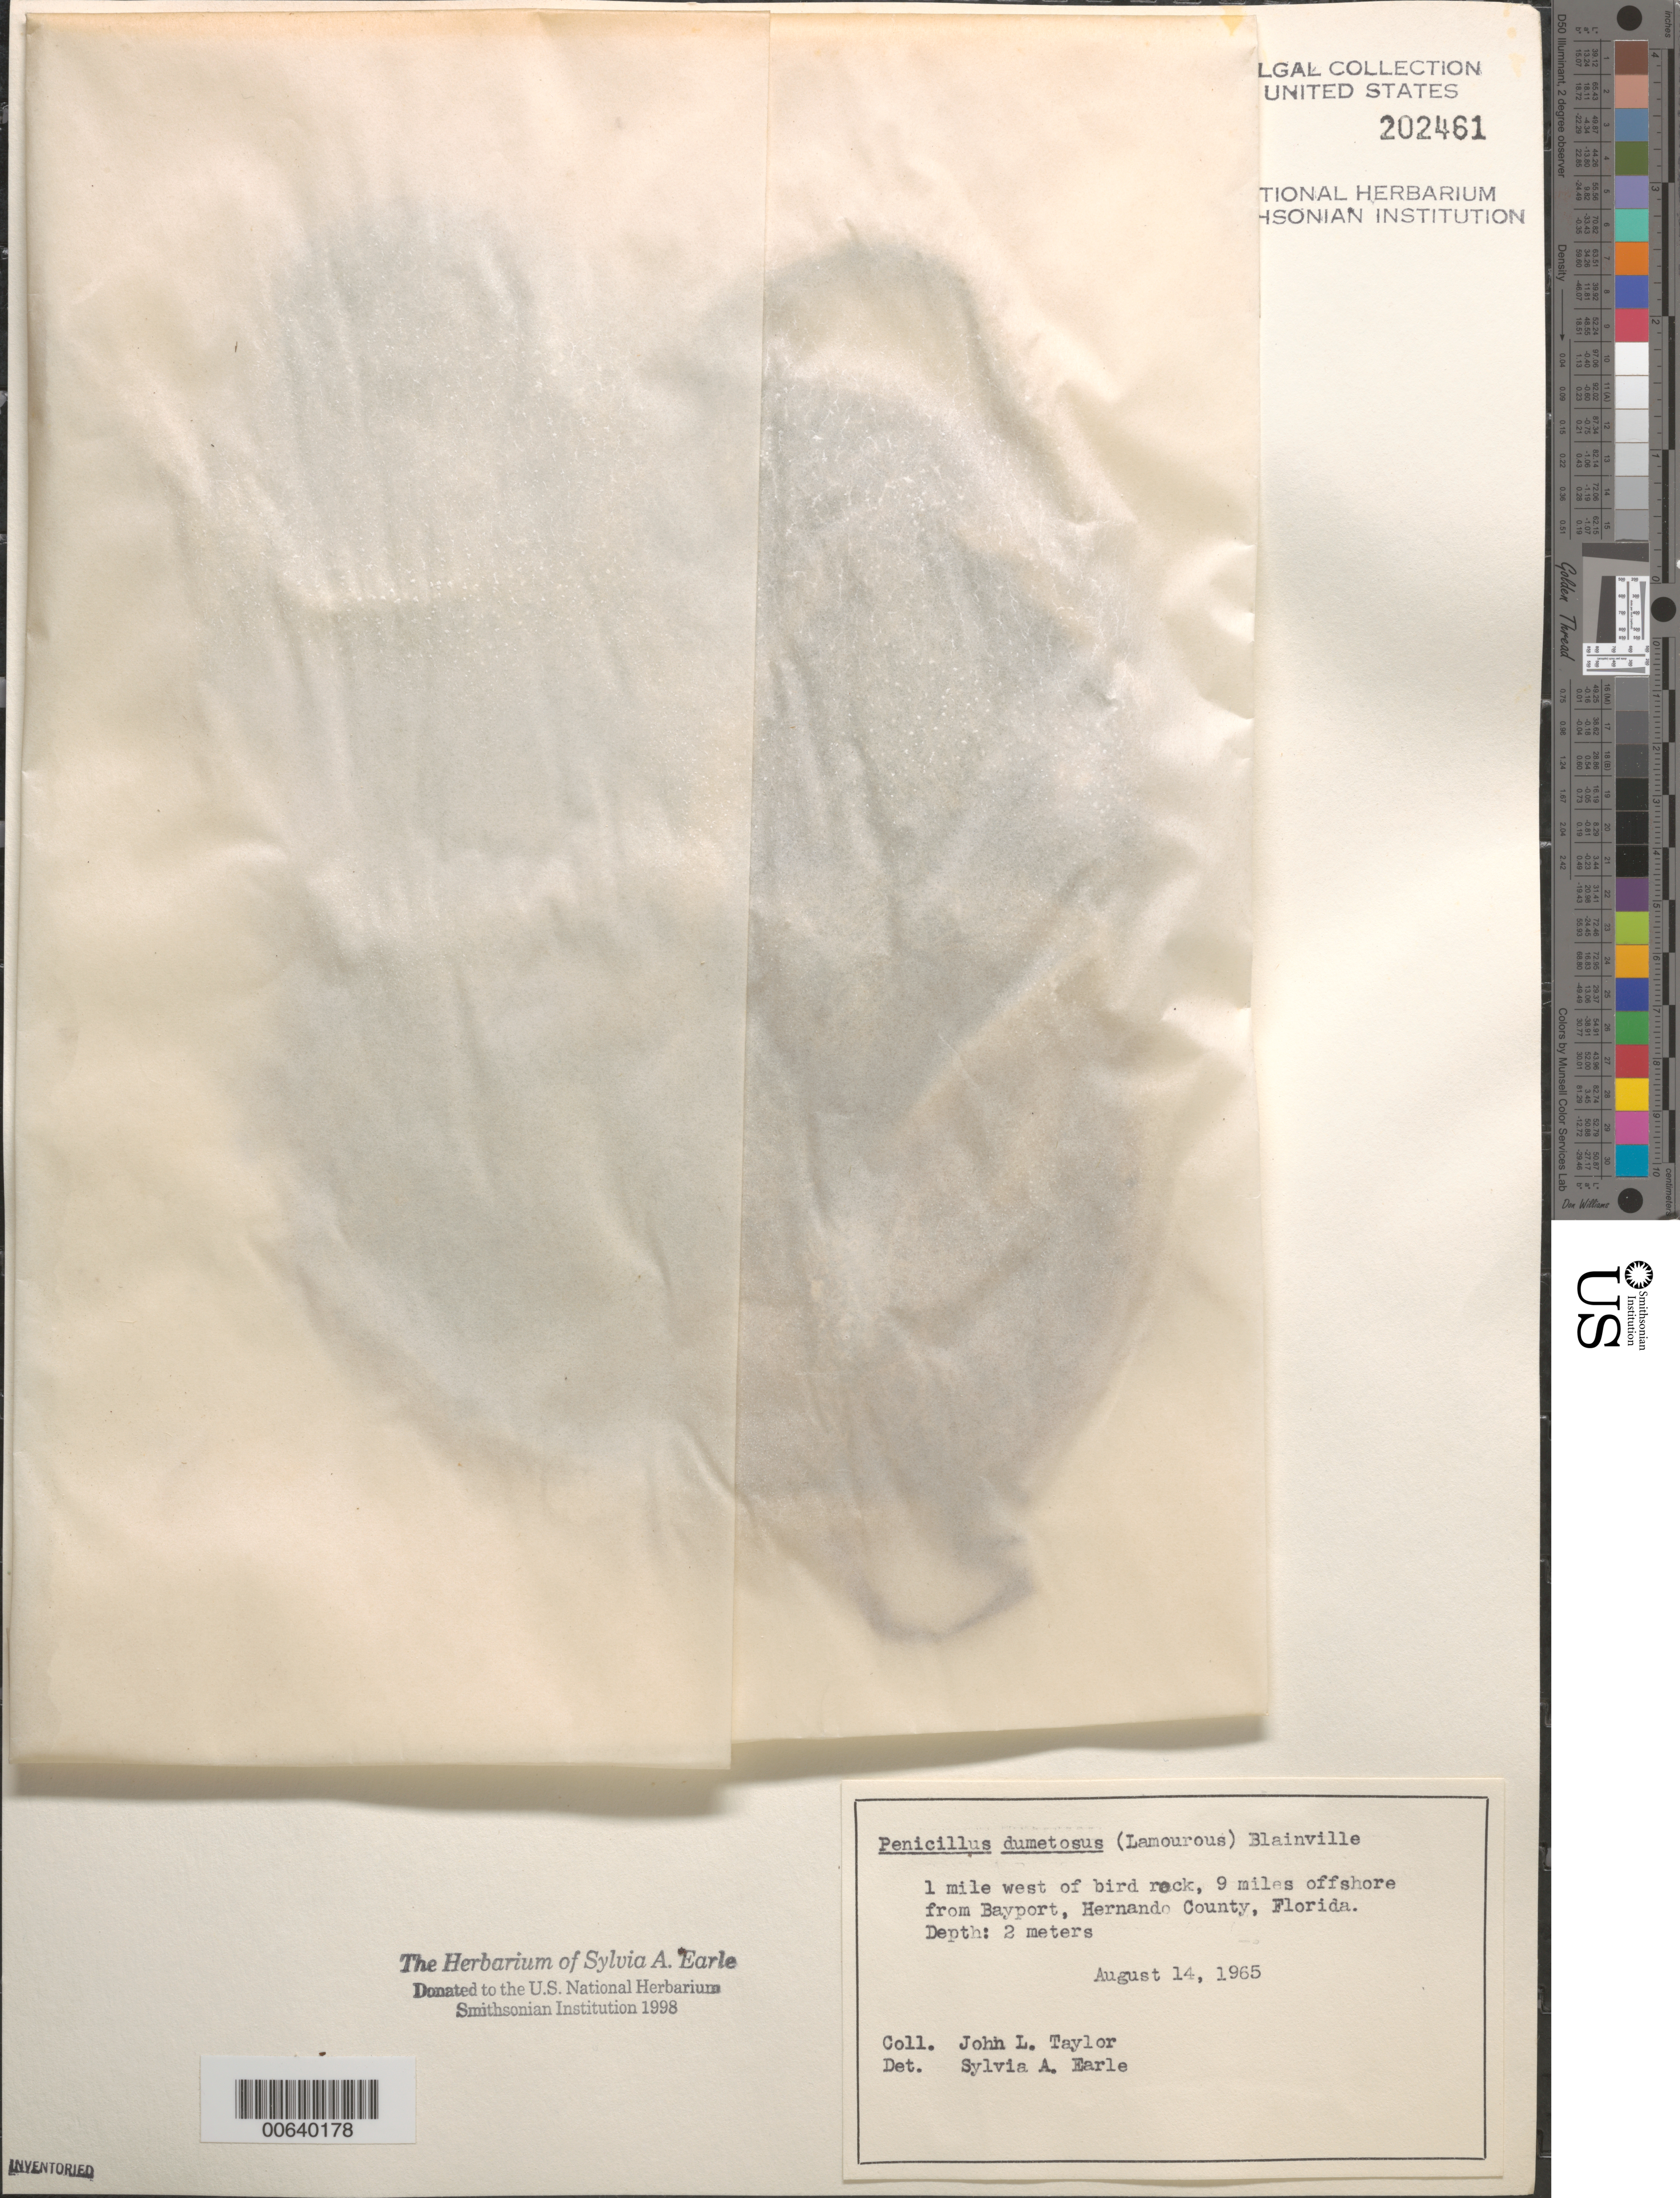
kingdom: Plantae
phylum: Chlorophyta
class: Ulvophyceae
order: Bryopsidales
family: Udoteaceae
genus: Penicillus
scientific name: Penicillus dumetosus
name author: (J.V.Lamouroux) Blainville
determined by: Earle, S. A.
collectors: J. L. Taylor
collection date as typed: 14 Aug 1965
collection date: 1965-08-14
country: United States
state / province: Florida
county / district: Hernando County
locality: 9 miles off Bayport, 1 mile west of bird rack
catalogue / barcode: US 202461